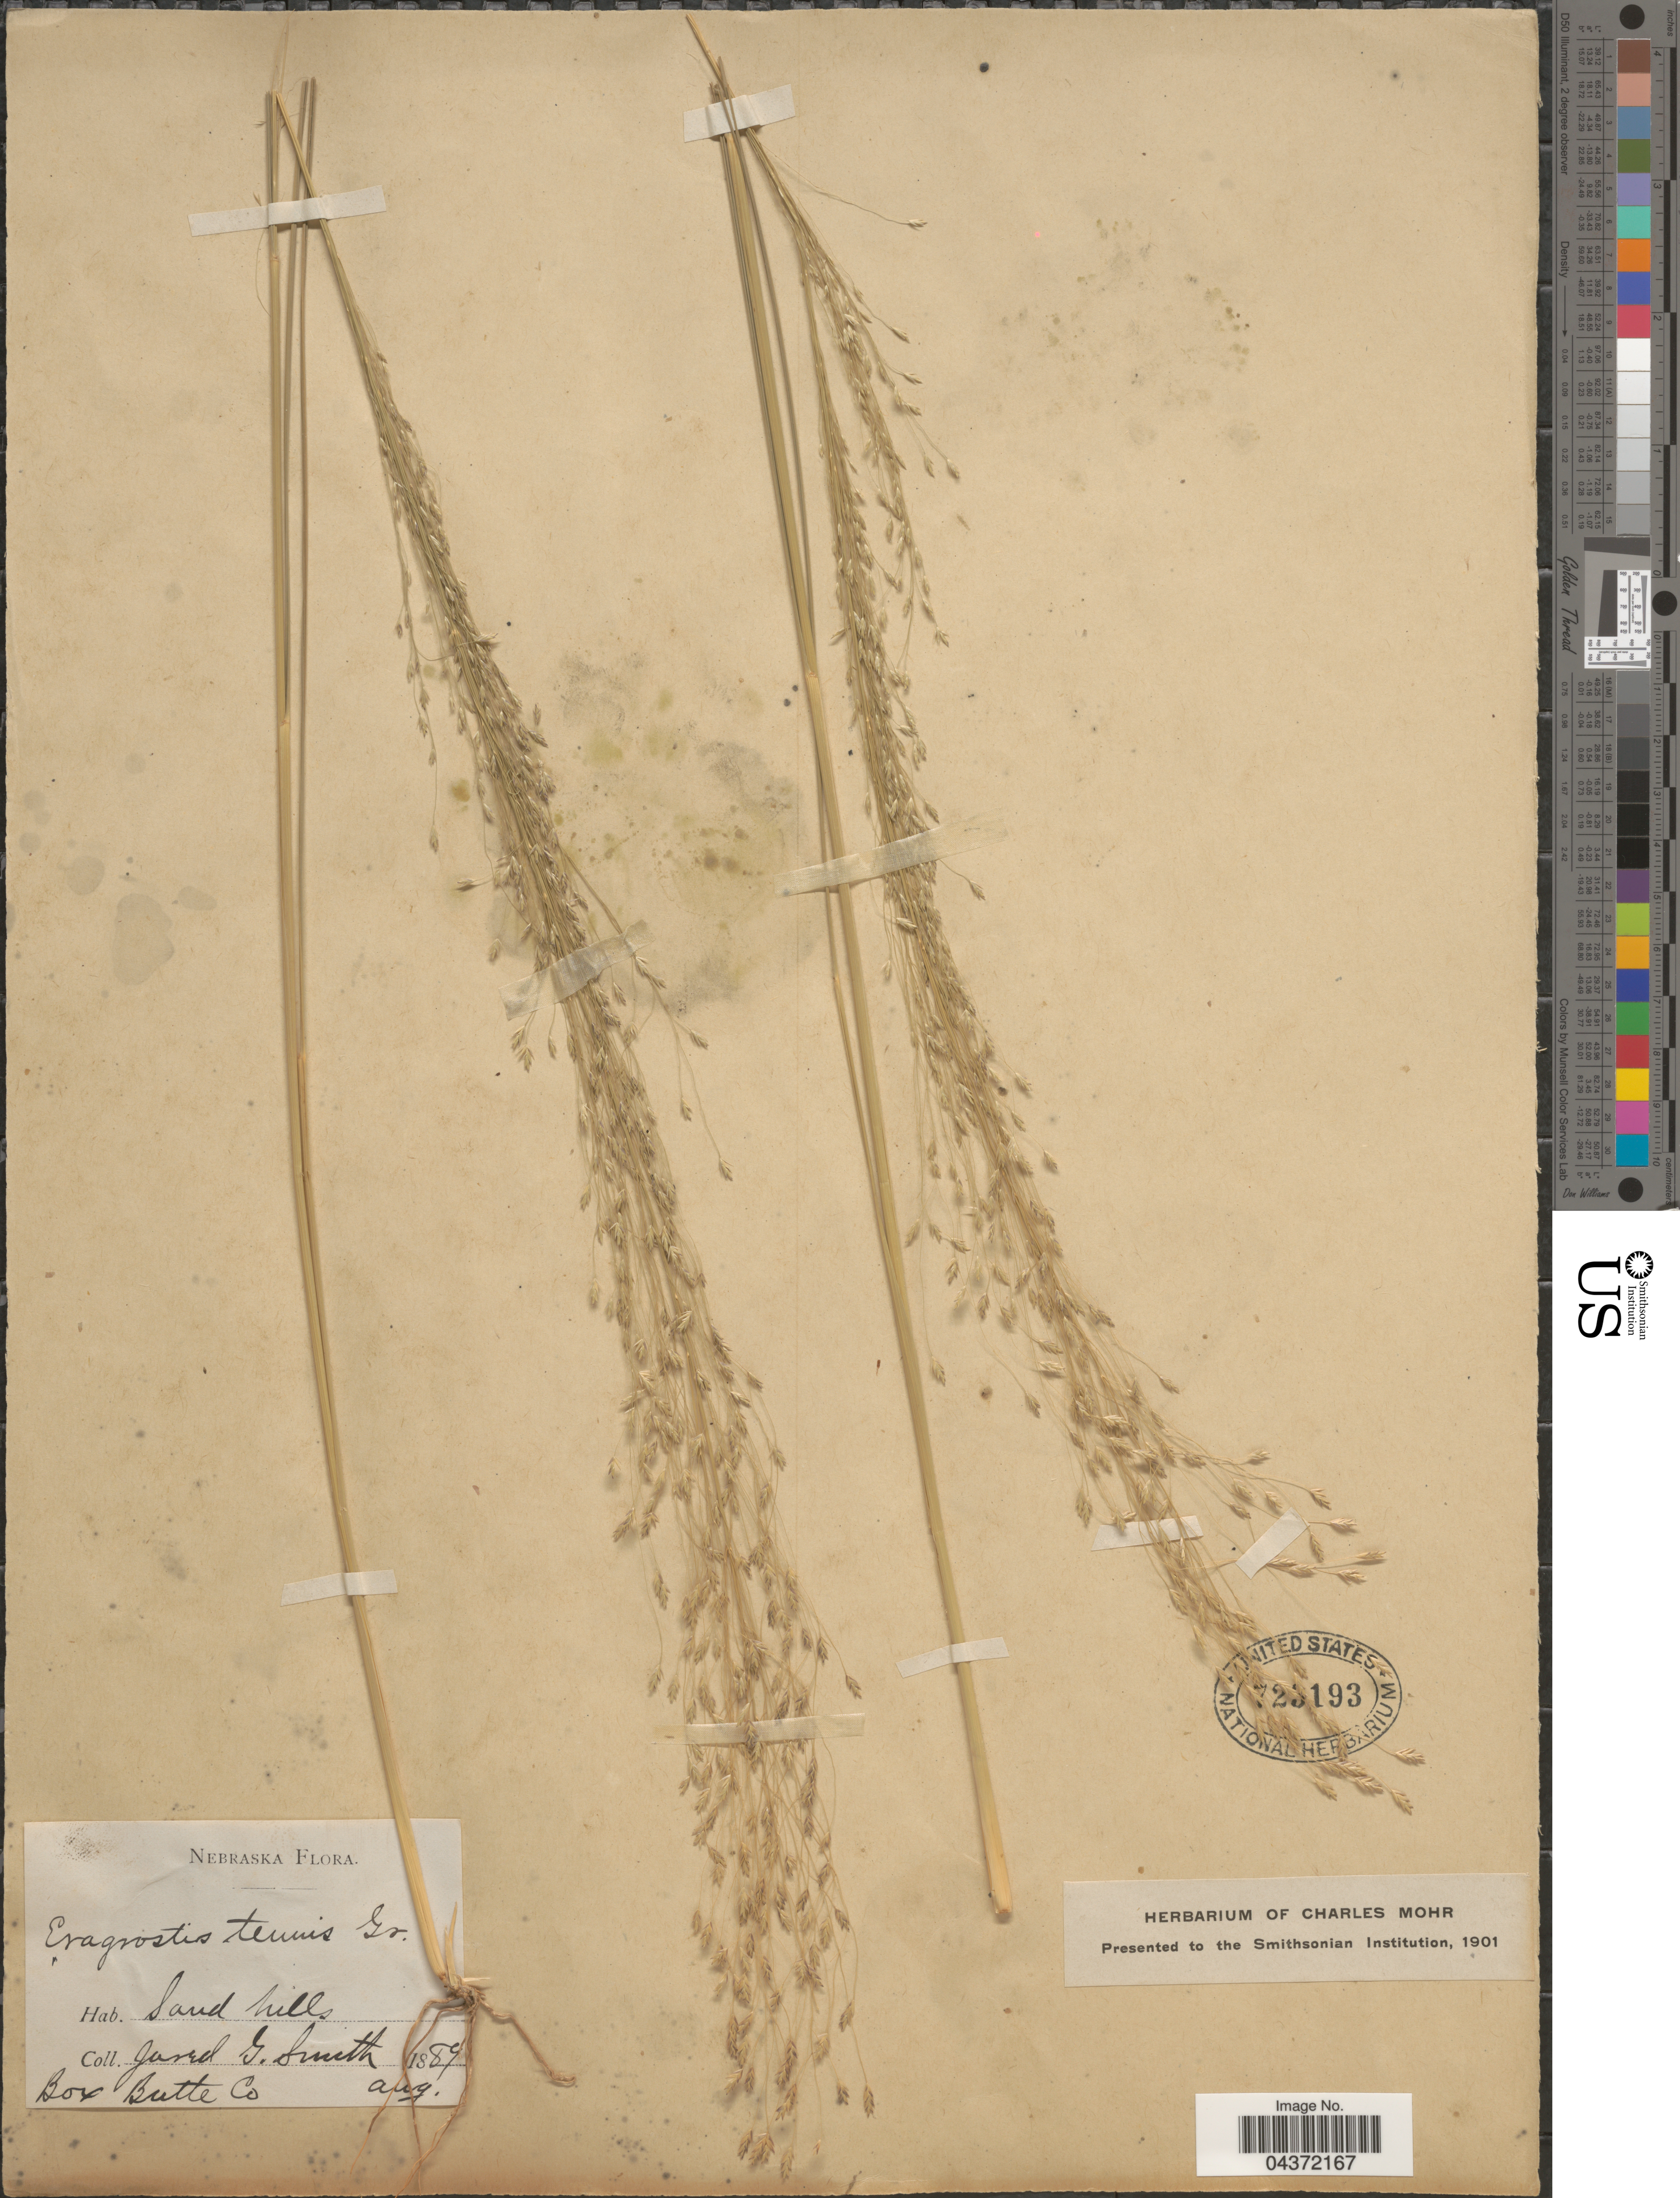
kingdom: Plantae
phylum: Tracheophyta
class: Liliopsida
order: Poales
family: Poaceae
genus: Eragrostis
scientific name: Eragrostis trichodes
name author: (Nutt.) Alph. Wood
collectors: J. G. Smith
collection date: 1889-08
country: United States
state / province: Nebraska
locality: Sand hills. Box Butte Co.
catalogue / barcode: US 723193